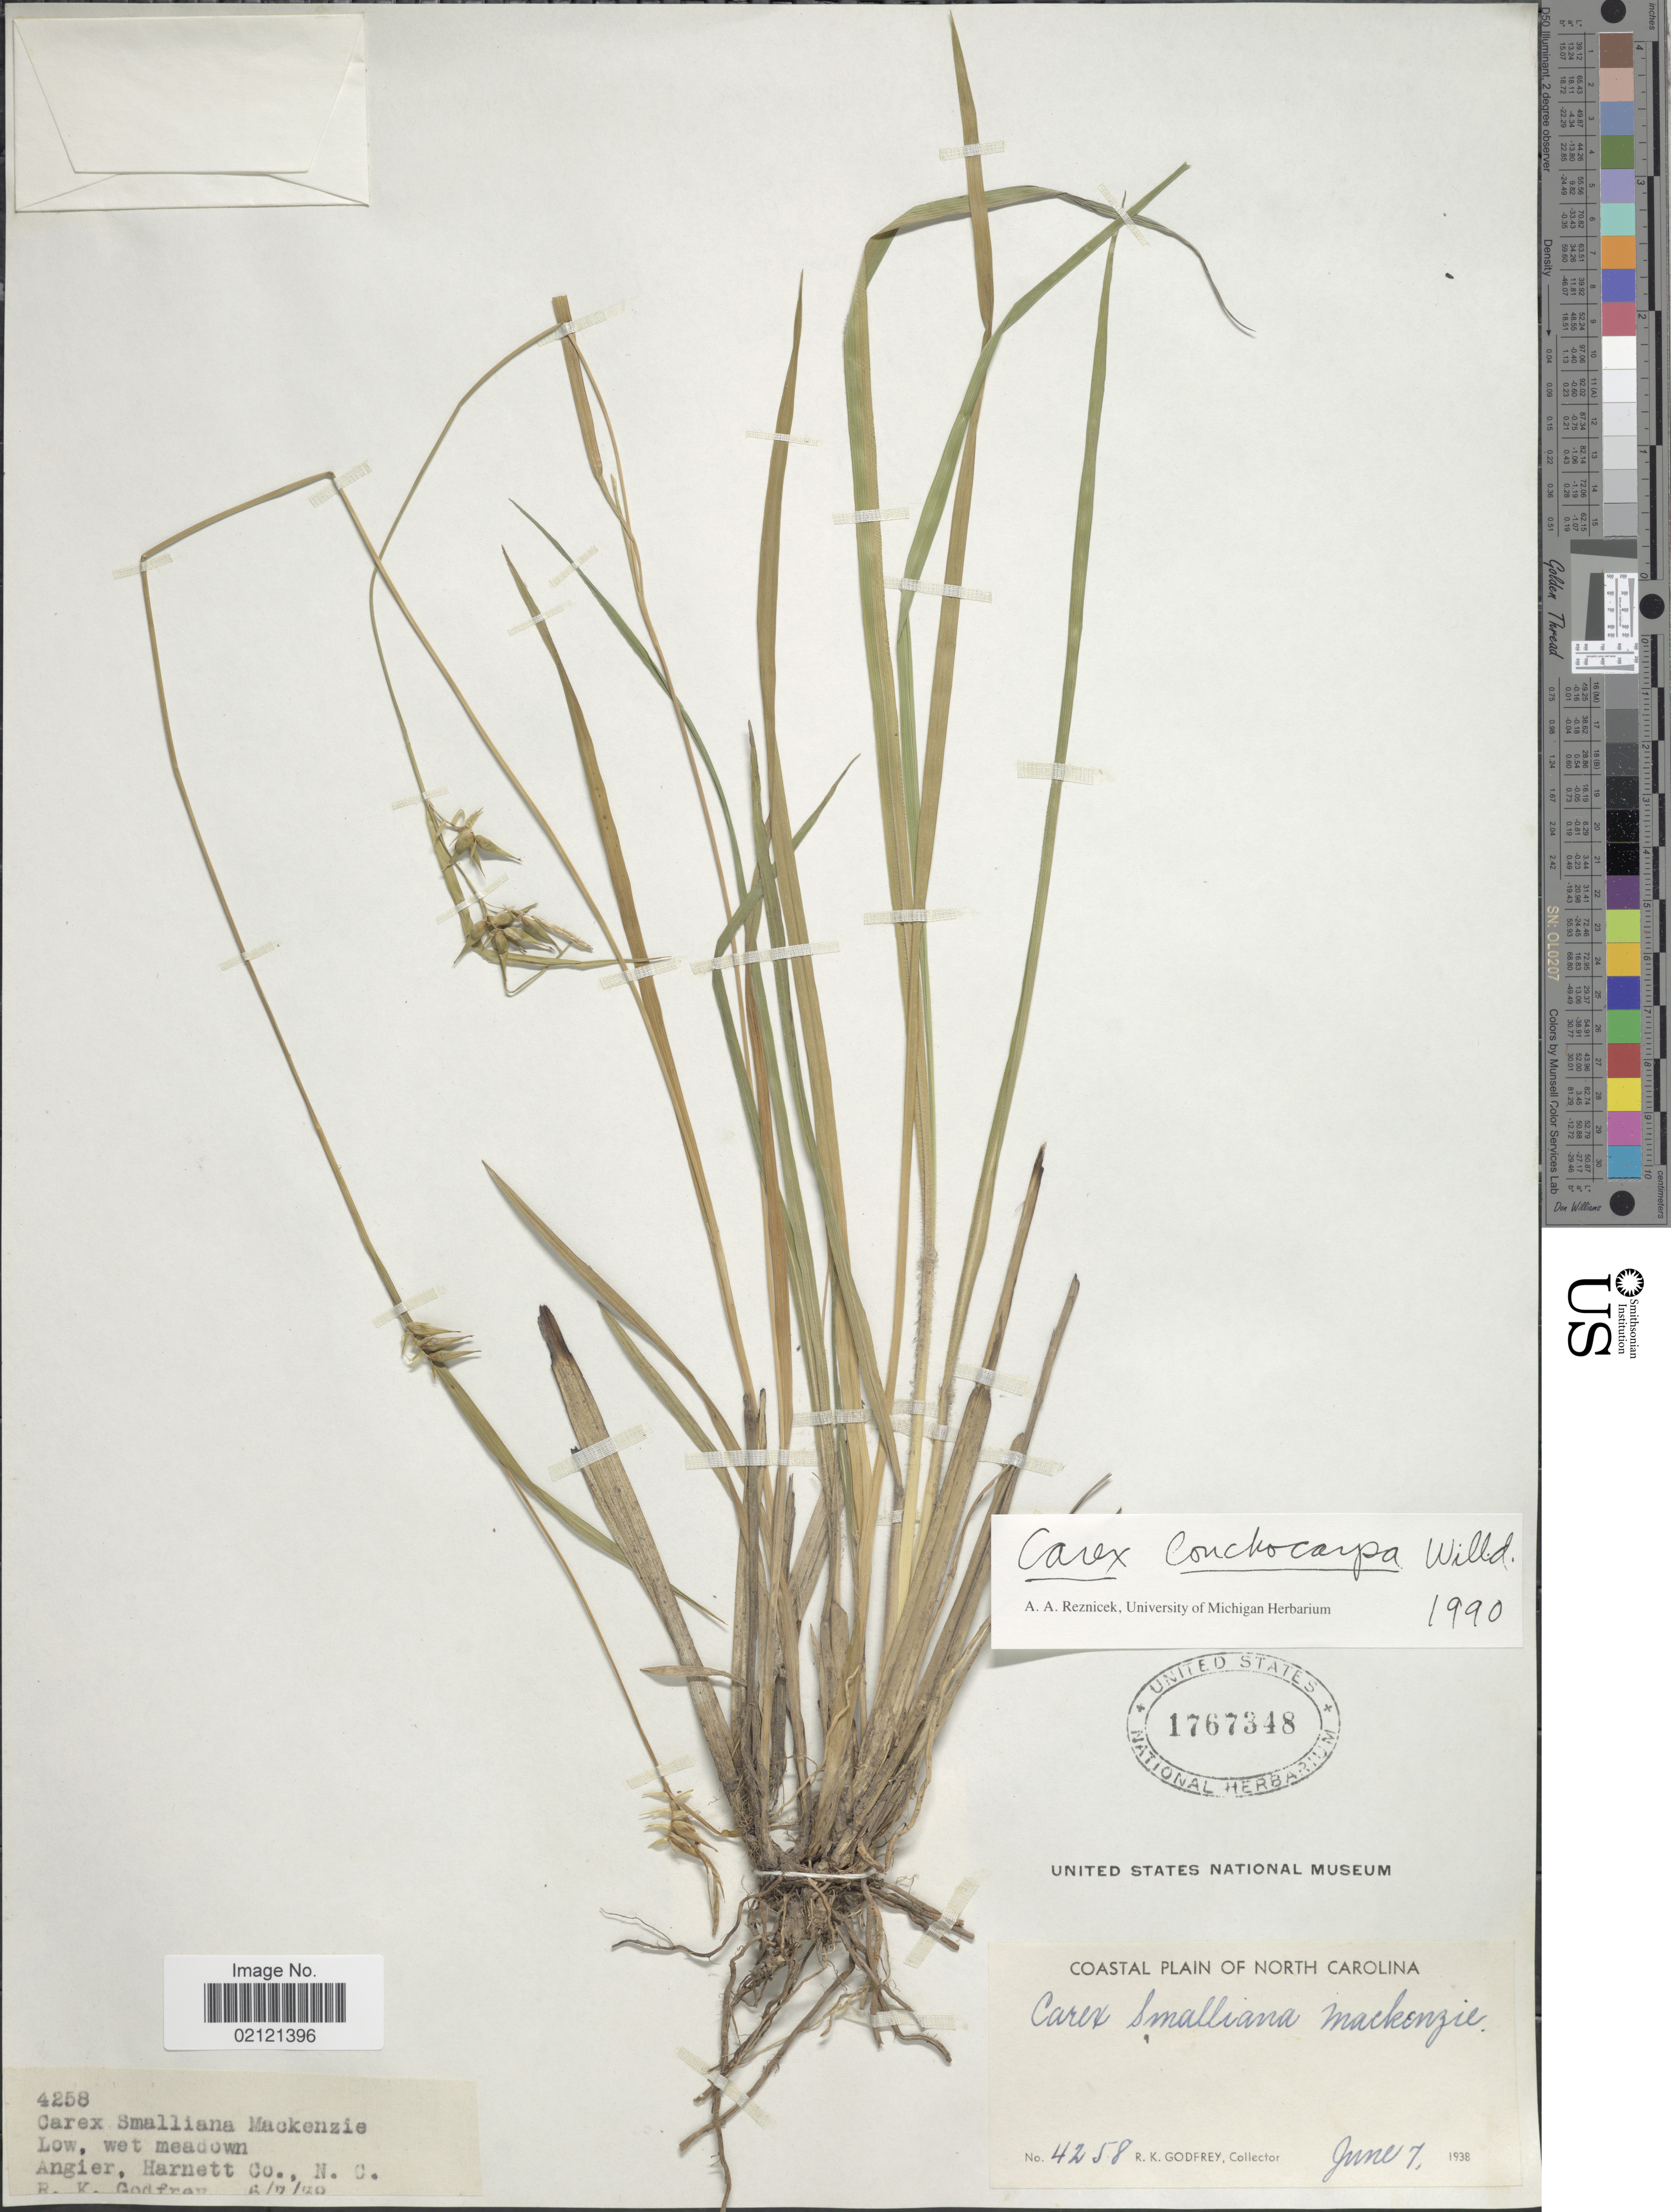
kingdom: Plantae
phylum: Tracheophyta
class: Liliopsida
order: Poales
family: Cyperaceae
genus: Carex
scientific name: Carex lonchocarpa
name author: Willd. ex Spreng.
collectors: R. K. Godfrey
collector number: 4258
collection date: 1938-06-07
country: United States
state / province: North Carolina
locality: Angier, Harnett Co. NC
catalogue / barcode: US 1767348